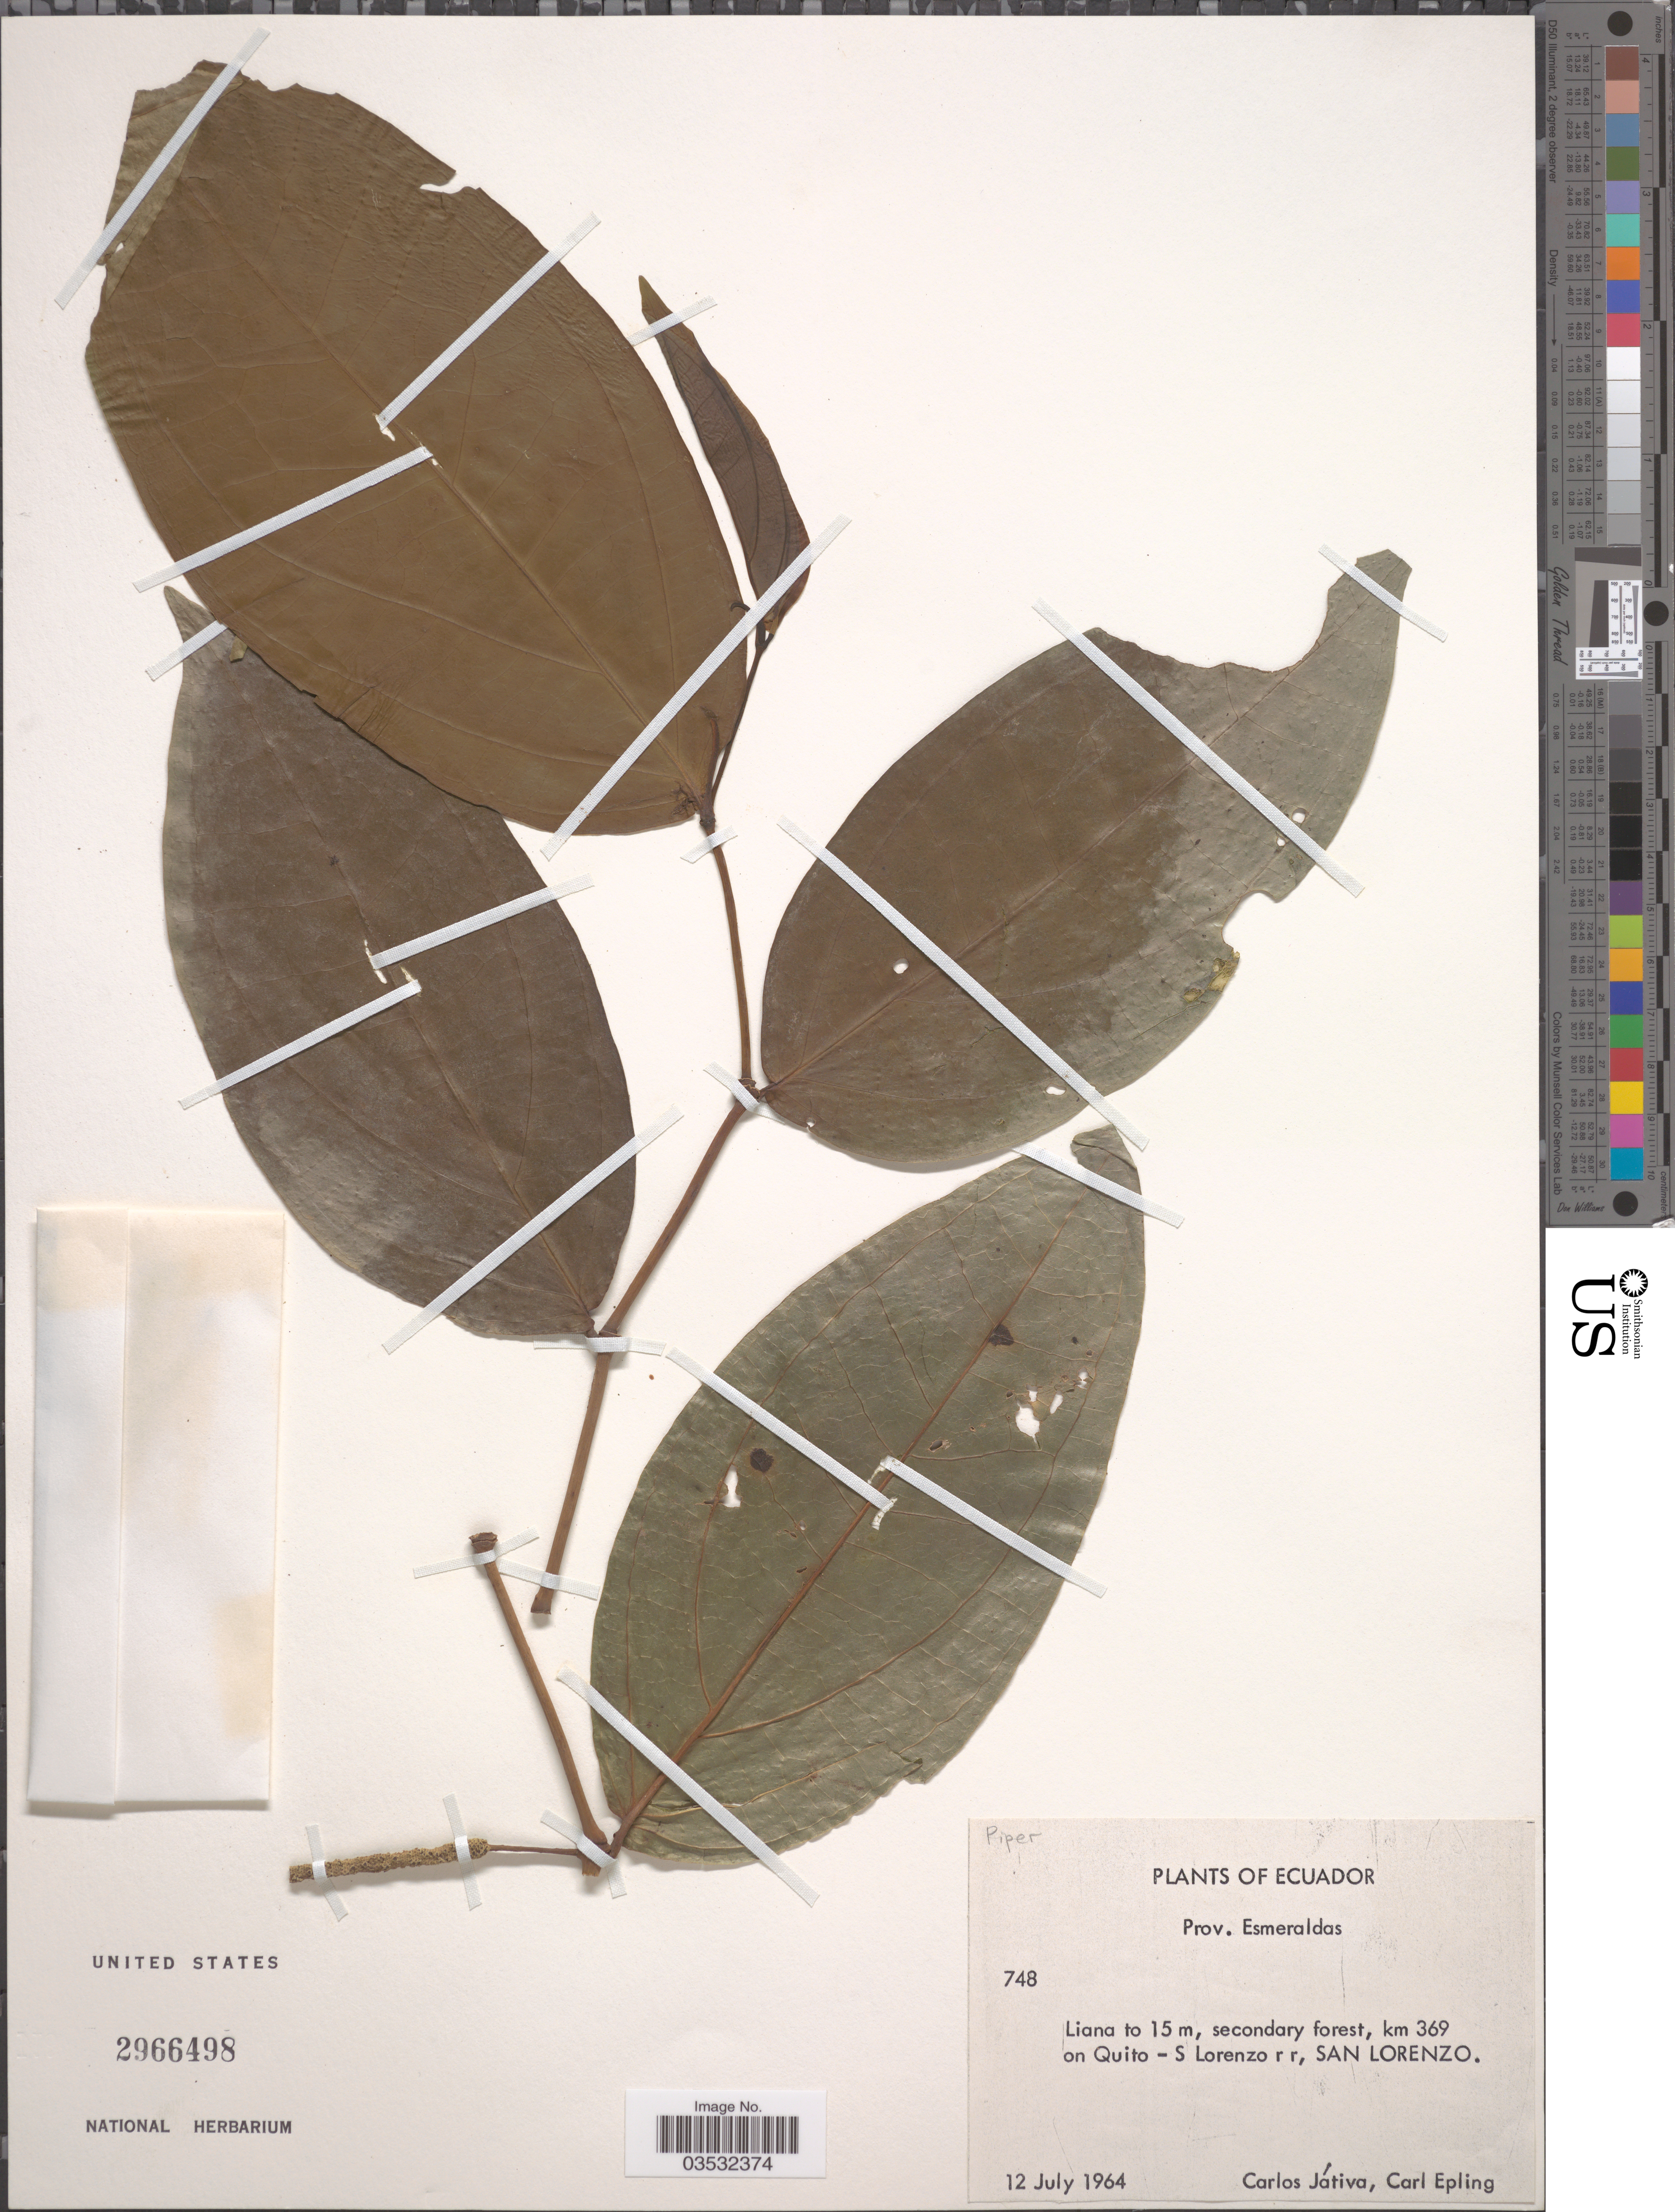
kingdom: Plantae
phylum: Tracheophyta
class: Magnoliopsida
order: Piperales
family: Piperaceae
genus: Piper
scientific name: Piper sp.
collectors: C. D. Játiva & C. C. Epling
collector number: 748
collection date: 1964-07-12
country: Ecuador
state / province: Esmeraldas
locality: Secondary forest, km 369 on Quito - S Lorenzo r r, San Lorenzo.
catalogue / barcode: US 2966498